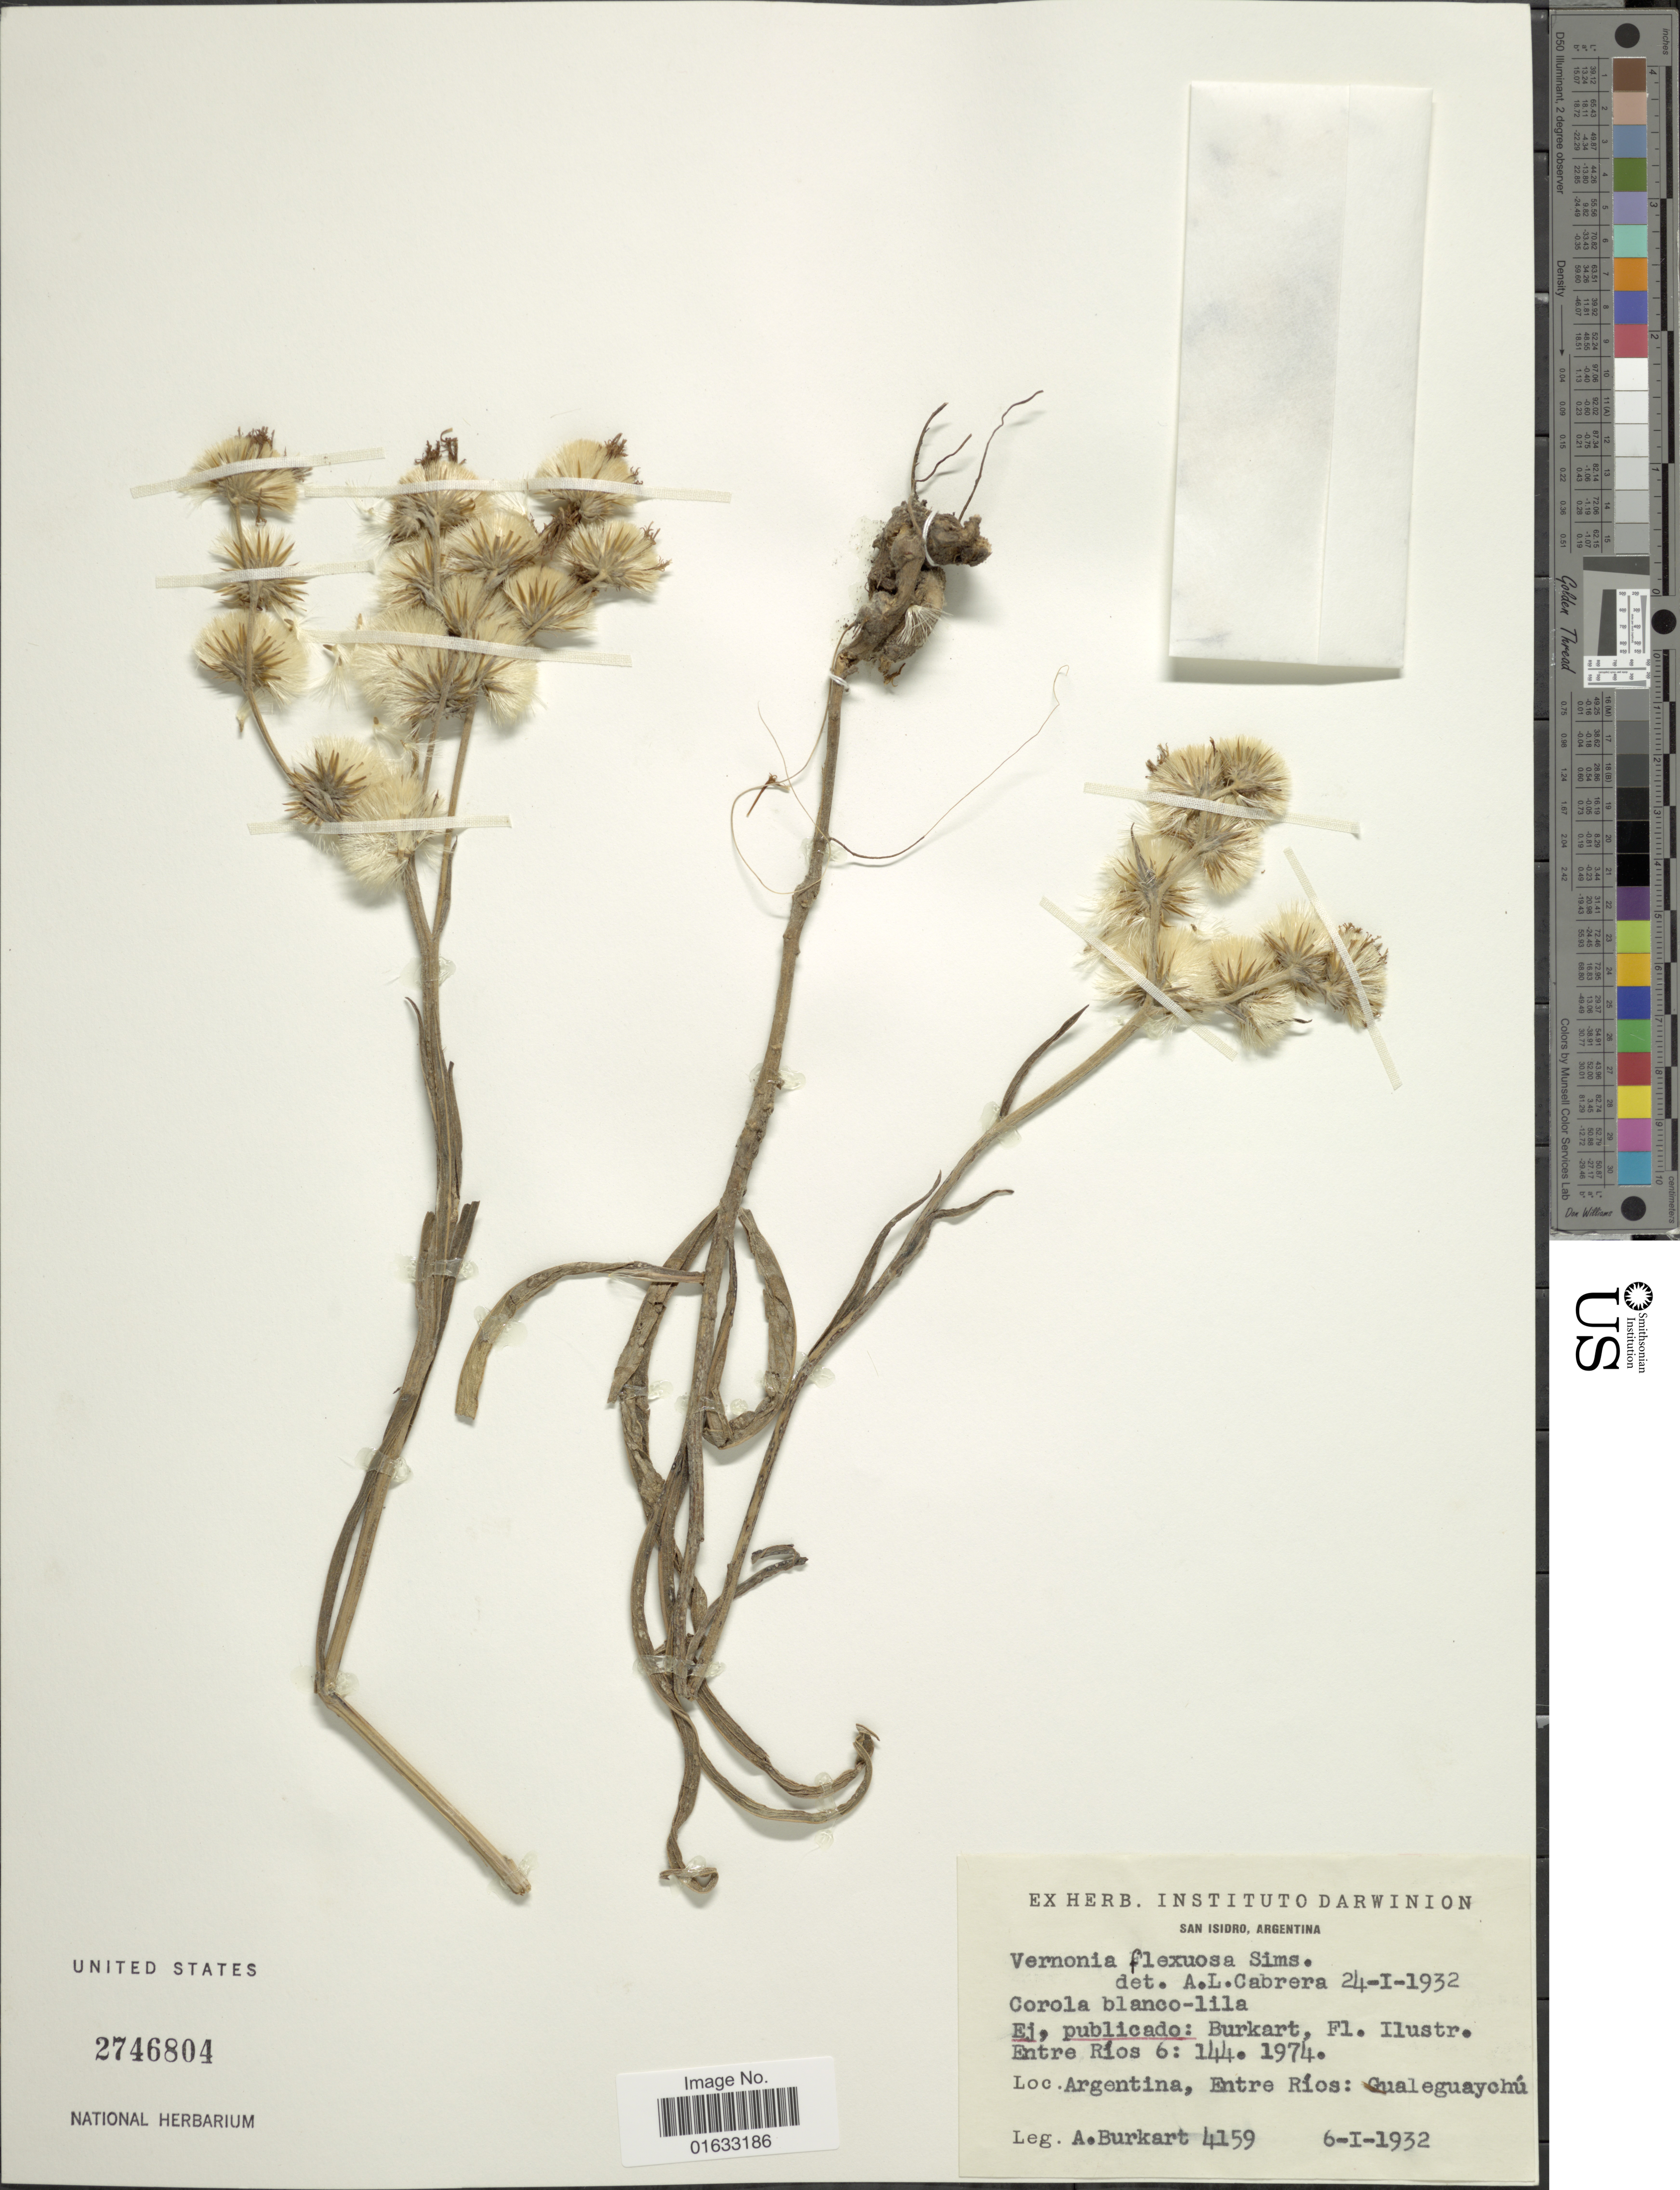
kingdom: Plantae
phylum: Tracheophyta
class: Magnoliopsida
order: Asterales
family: Asteraceae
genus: Chrysolaena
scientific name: Chrysolaena flexuosa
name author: (Sims) H. Rob.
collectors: A. E. Burkart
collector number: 4159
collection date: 1932-01-06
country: Argentina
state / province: Entre Rios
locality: Entre Rios, Gualeguaychu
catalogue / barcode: US 2746804